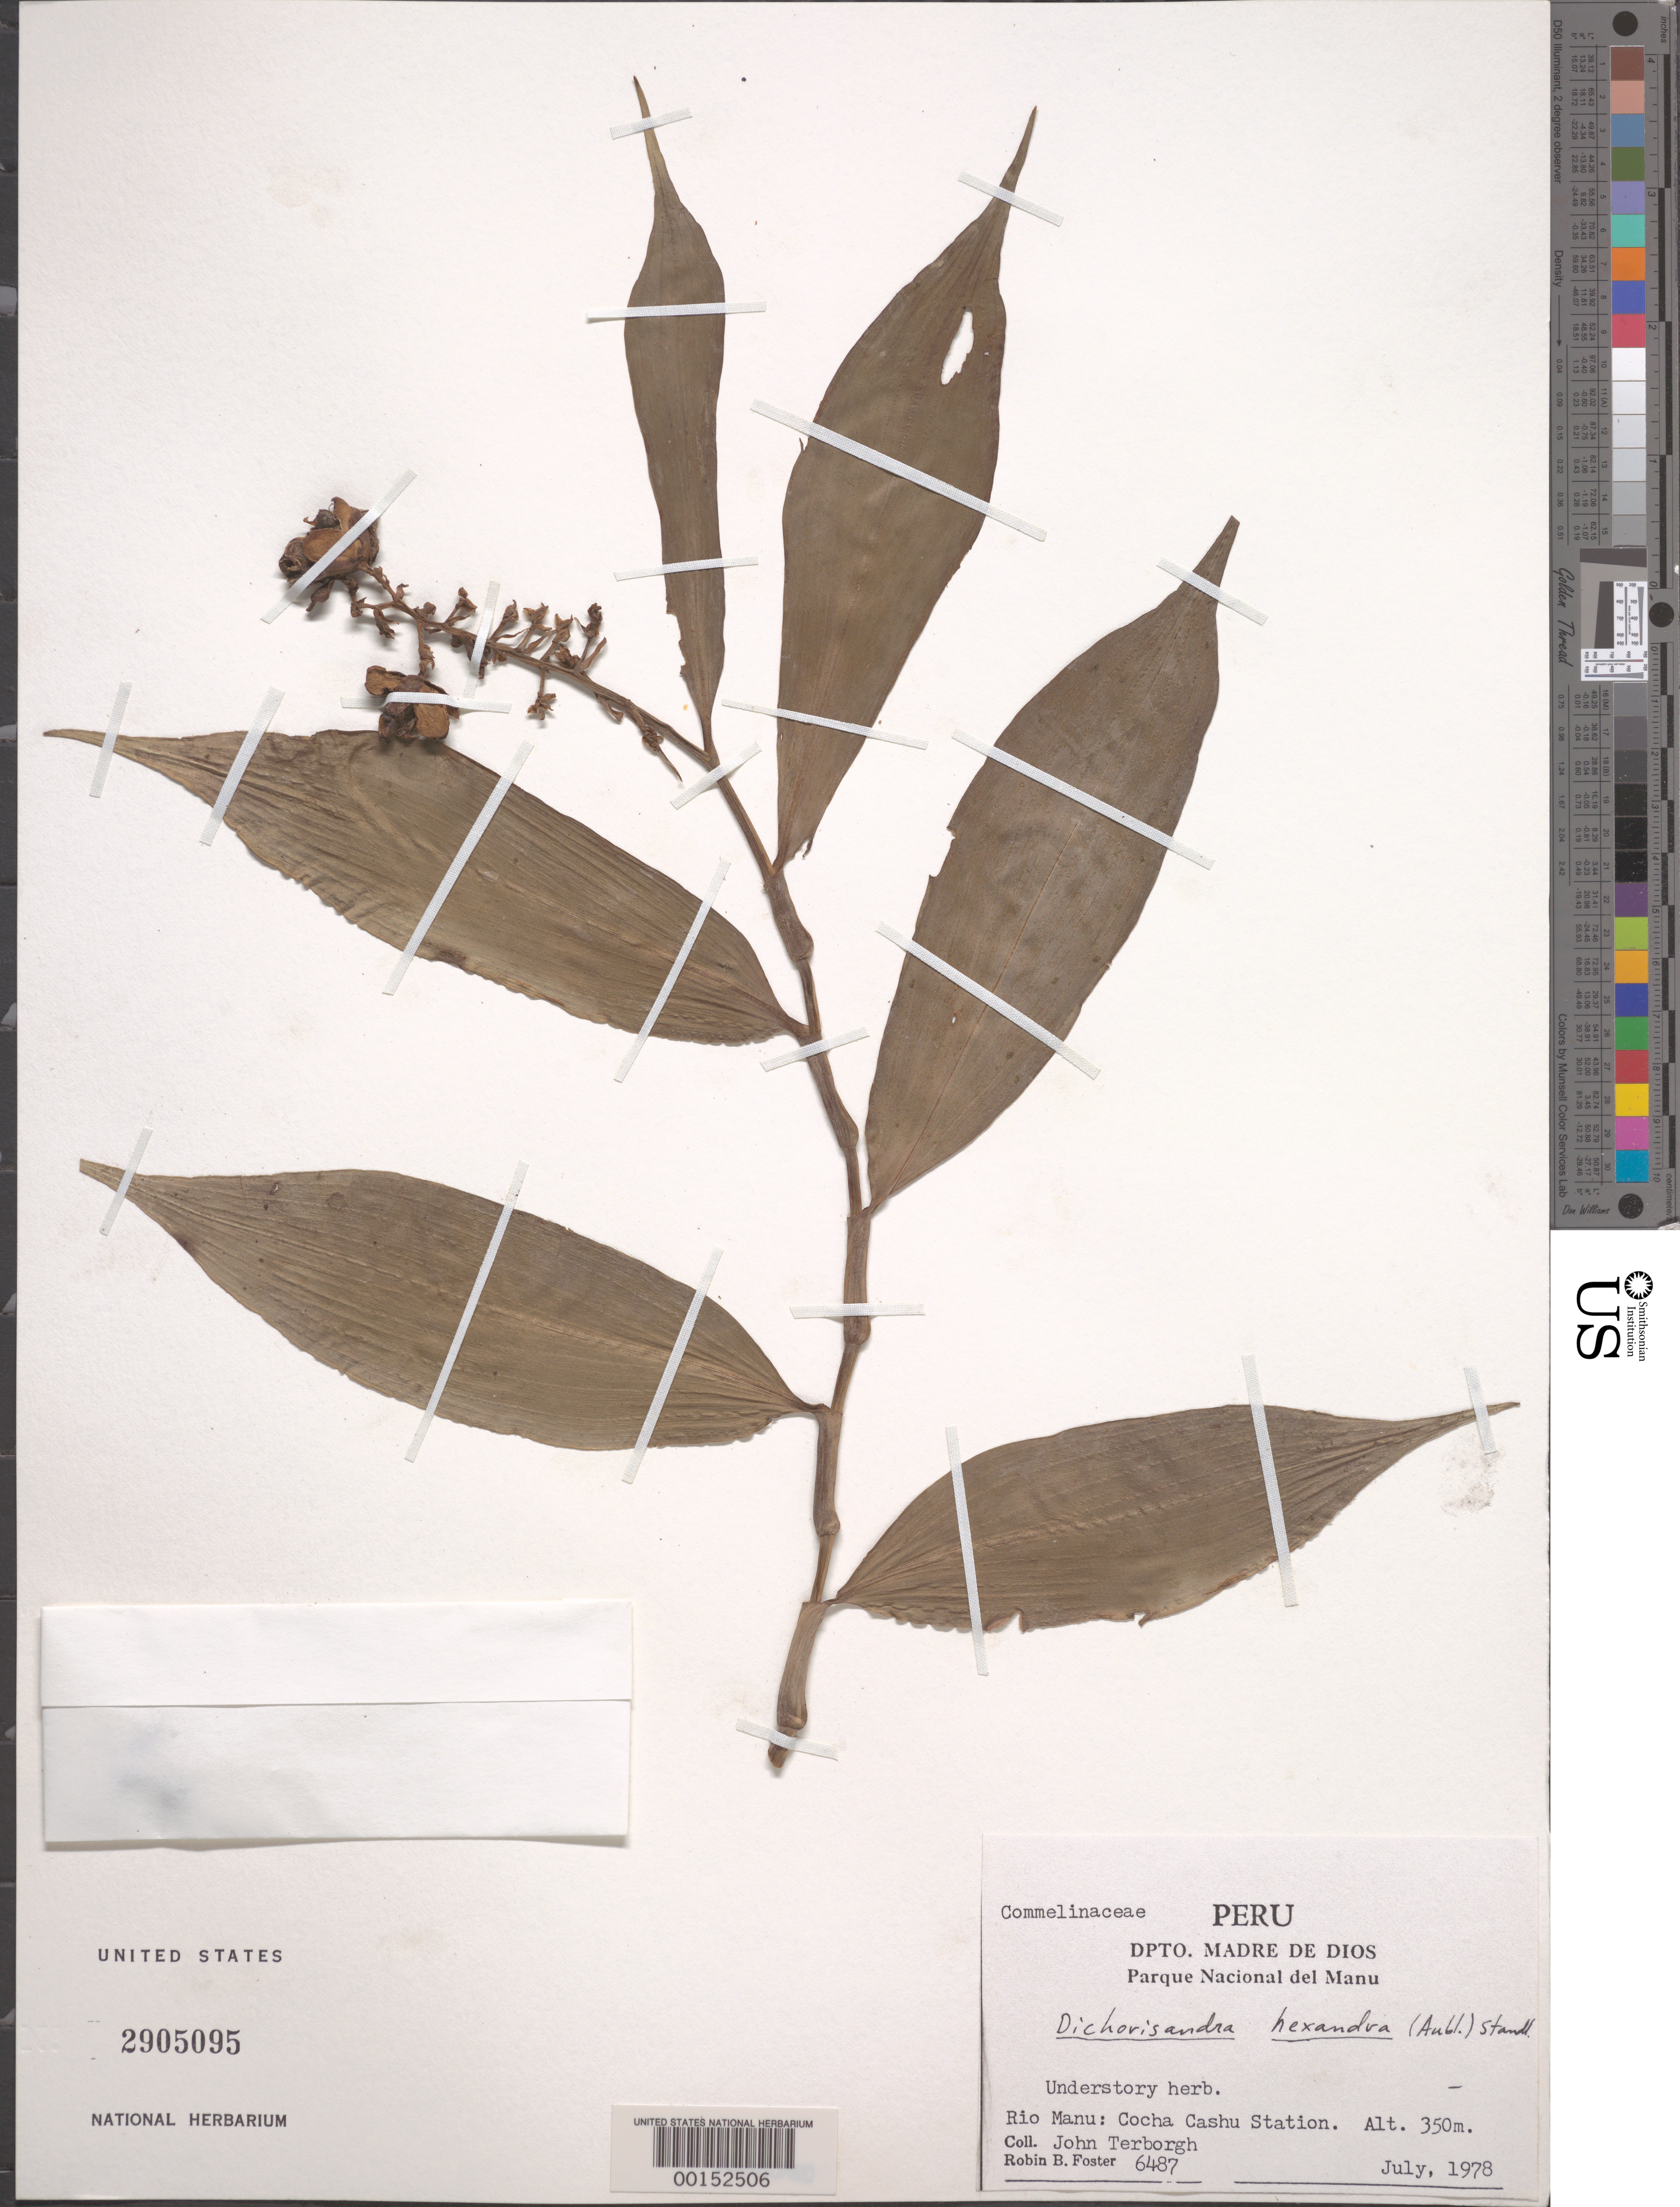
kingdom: Plantae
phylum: Tracheophyta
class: Liliopsida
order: Commelinales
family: Commelinaceae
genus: Dichorisandra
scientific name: Dichorisandra hexandra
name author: (Aubl.) Standl.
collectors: J. Terborgh & R. B. Foster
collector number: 6487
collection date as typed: Jul 1978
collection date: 1978-07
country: Peru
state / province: Madre de Dios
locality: Rio manu,manu national park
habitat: Forest understory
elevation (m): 350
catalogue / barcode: US 2905095